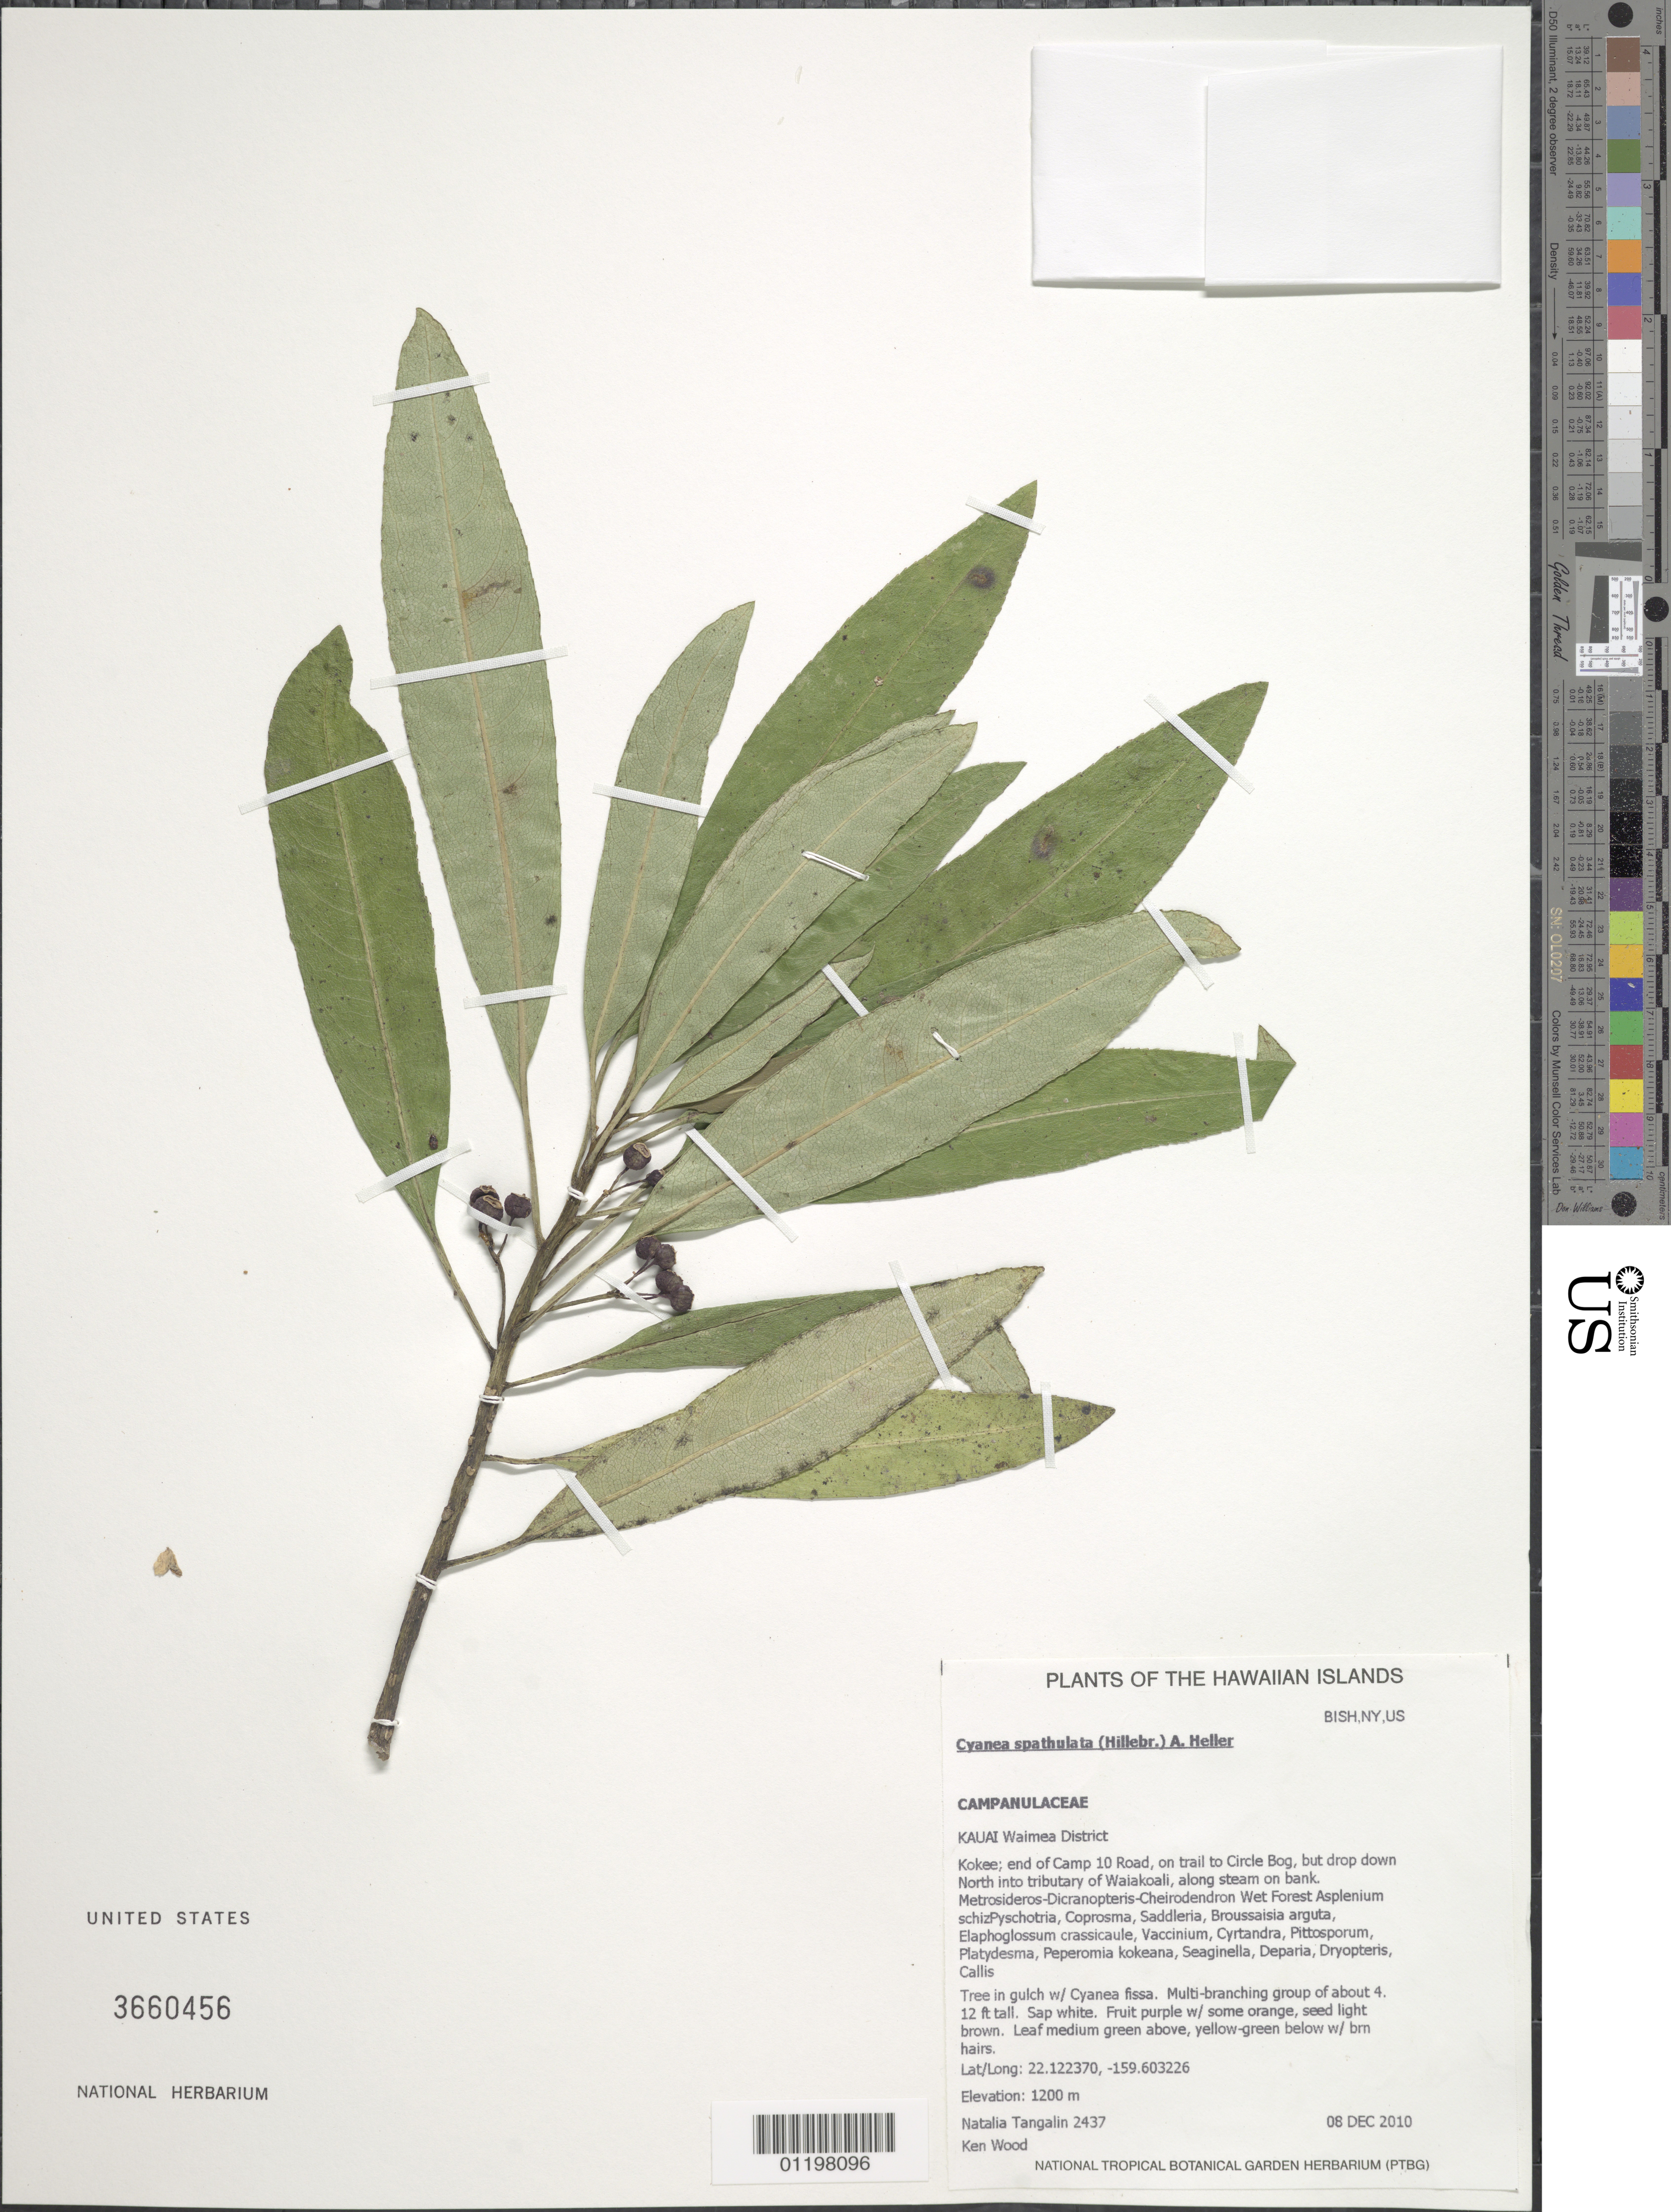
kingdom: Plantae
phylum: Tracheophyta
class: Magnoliopsida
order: Asterales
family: Campanulaceae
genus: Cyanea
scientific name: Cyanea spathulata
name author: (Hillebr.) A. Heller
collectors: N. Tangalin & K. R. Wood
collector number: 2437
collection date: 2010-12-08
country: United States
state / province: Hawaii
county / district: Kauai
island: Kaua'i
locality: Waimea District, Kokee, end of Camp 10 Road, on trail to Circle Bog, but drop down North into tributary of Waiakoali, along stream on bank.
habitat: Wet forest.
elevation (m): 1200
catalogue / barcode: US 3660456